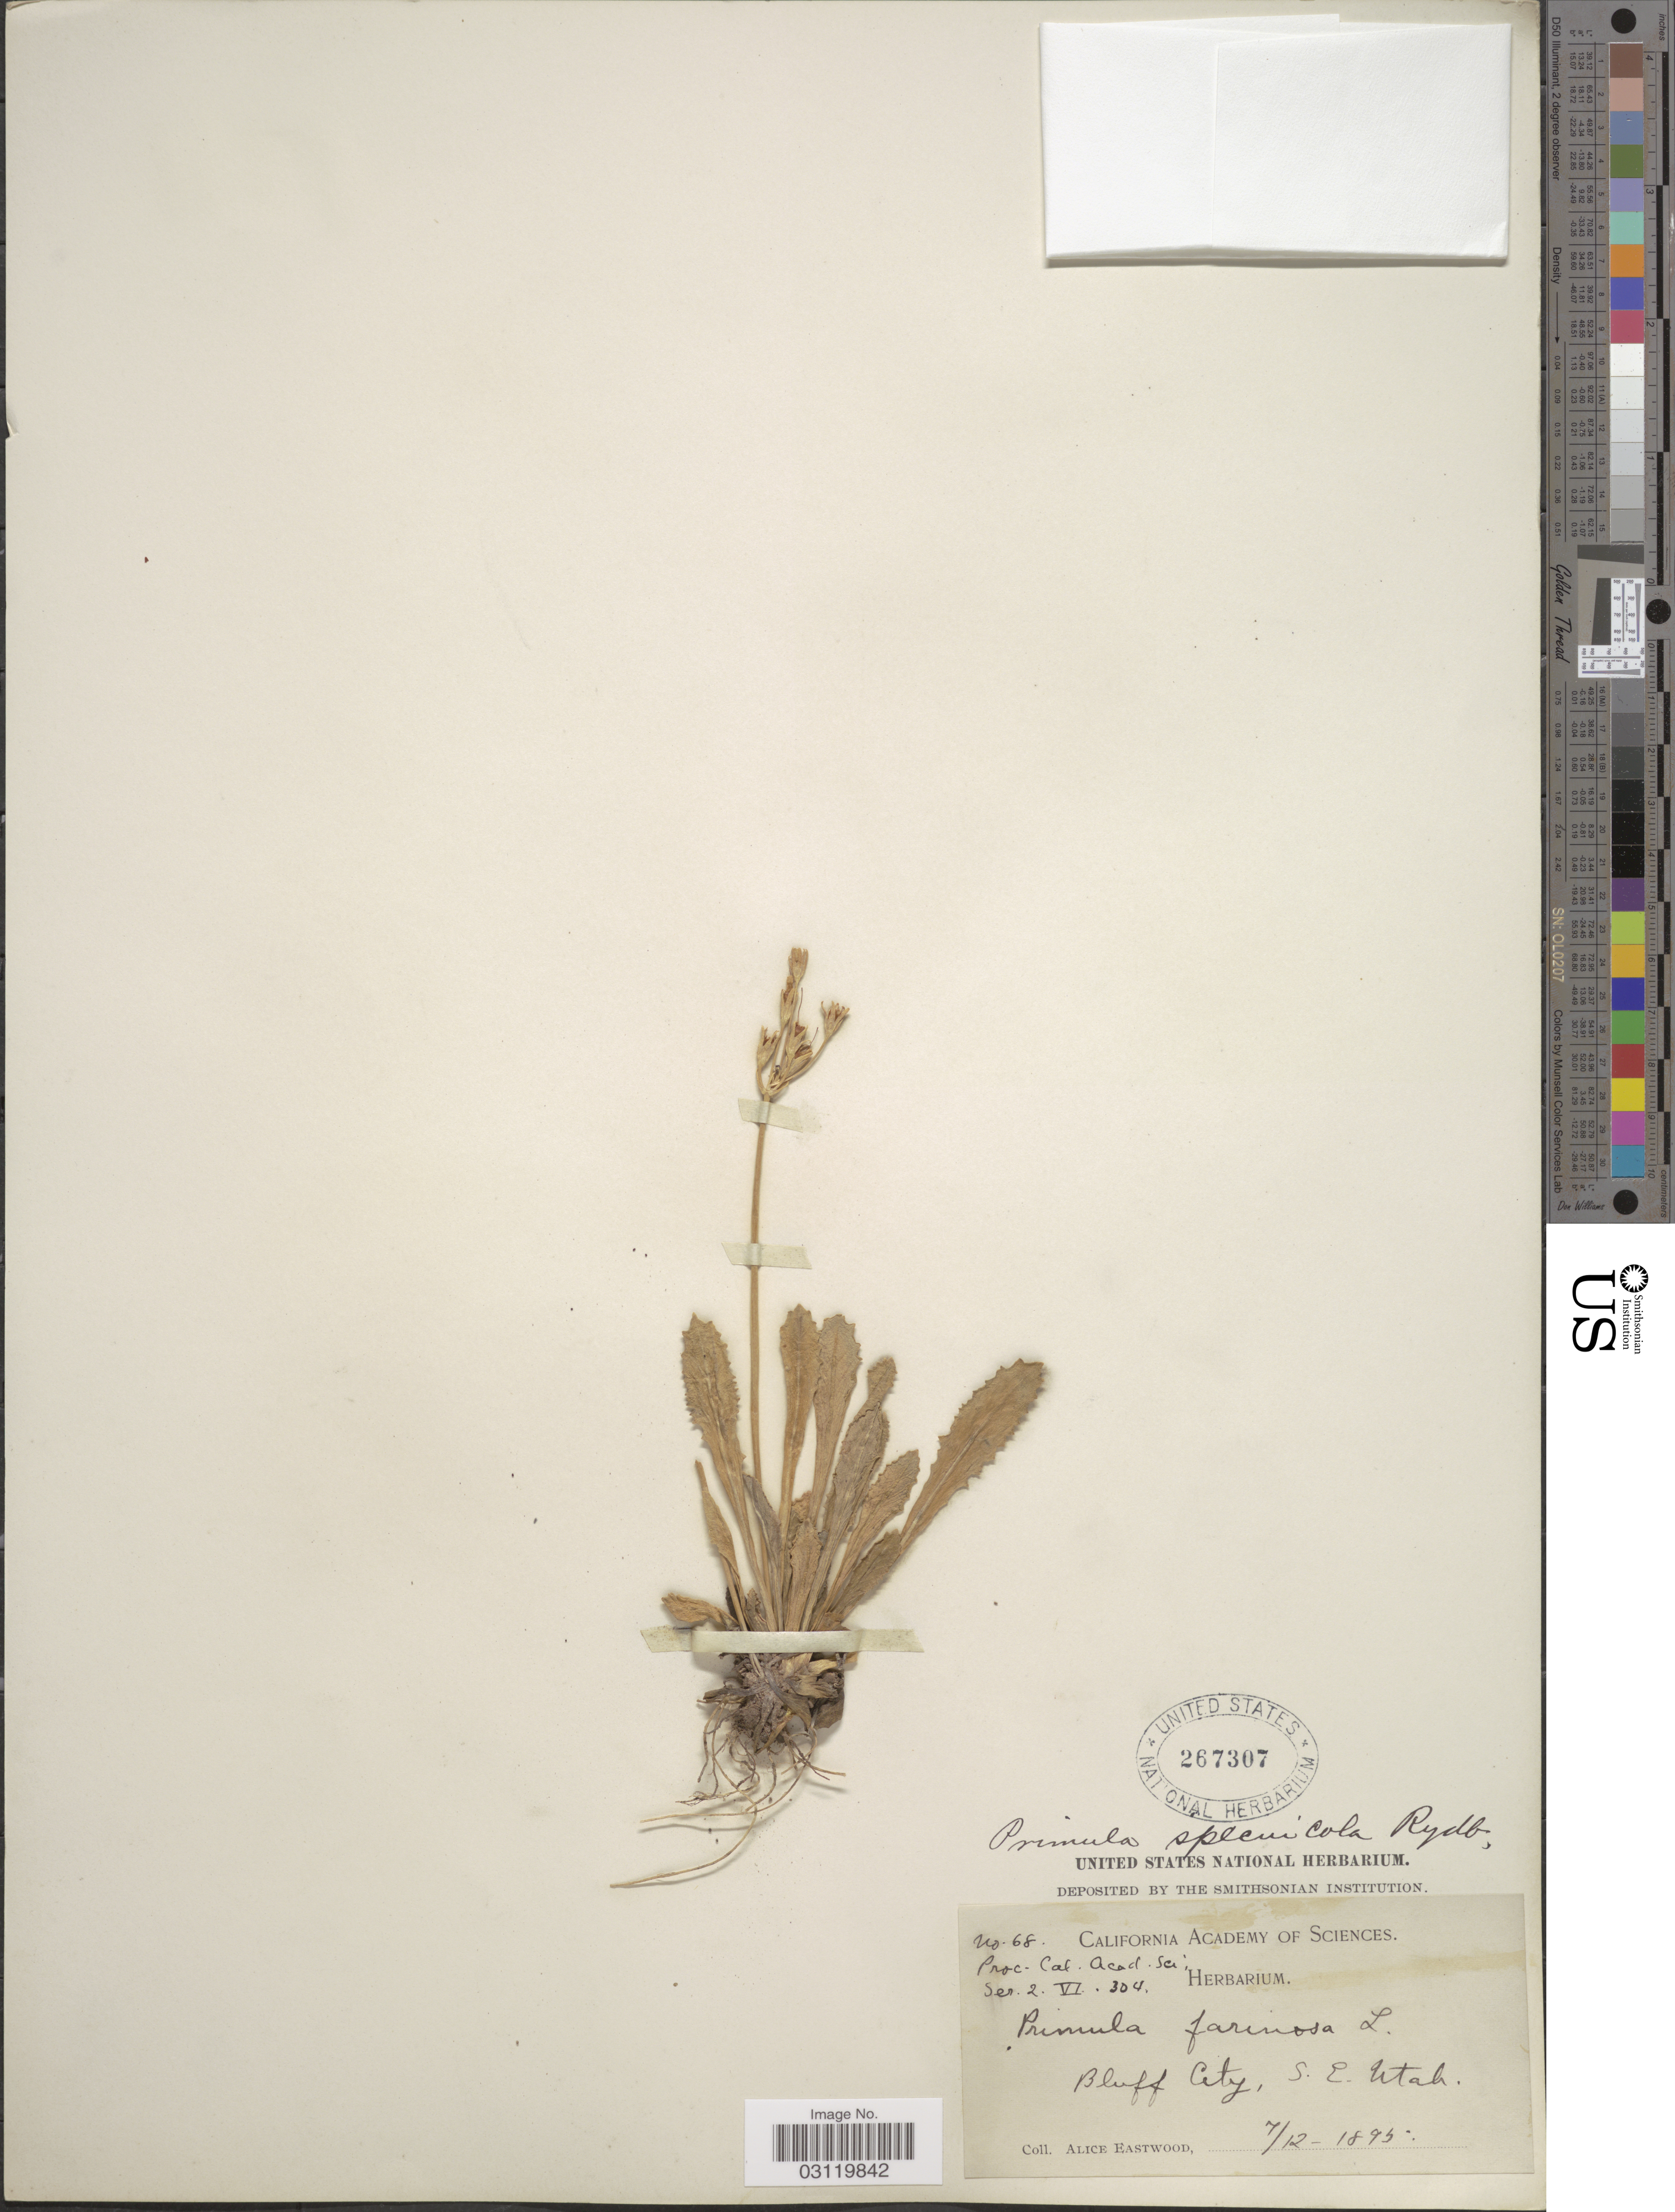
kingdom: Plantae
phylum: Tracheophyta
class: Magnoliopsida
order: Ericales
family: Primulaceae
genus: Primula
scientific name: Primula specuicola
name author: Rydb.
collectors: A. Eastwood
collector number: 68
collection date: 1895-07-12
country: United States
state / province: Utah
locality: Bluff City, S.E. Utah.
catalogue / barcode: US 267307